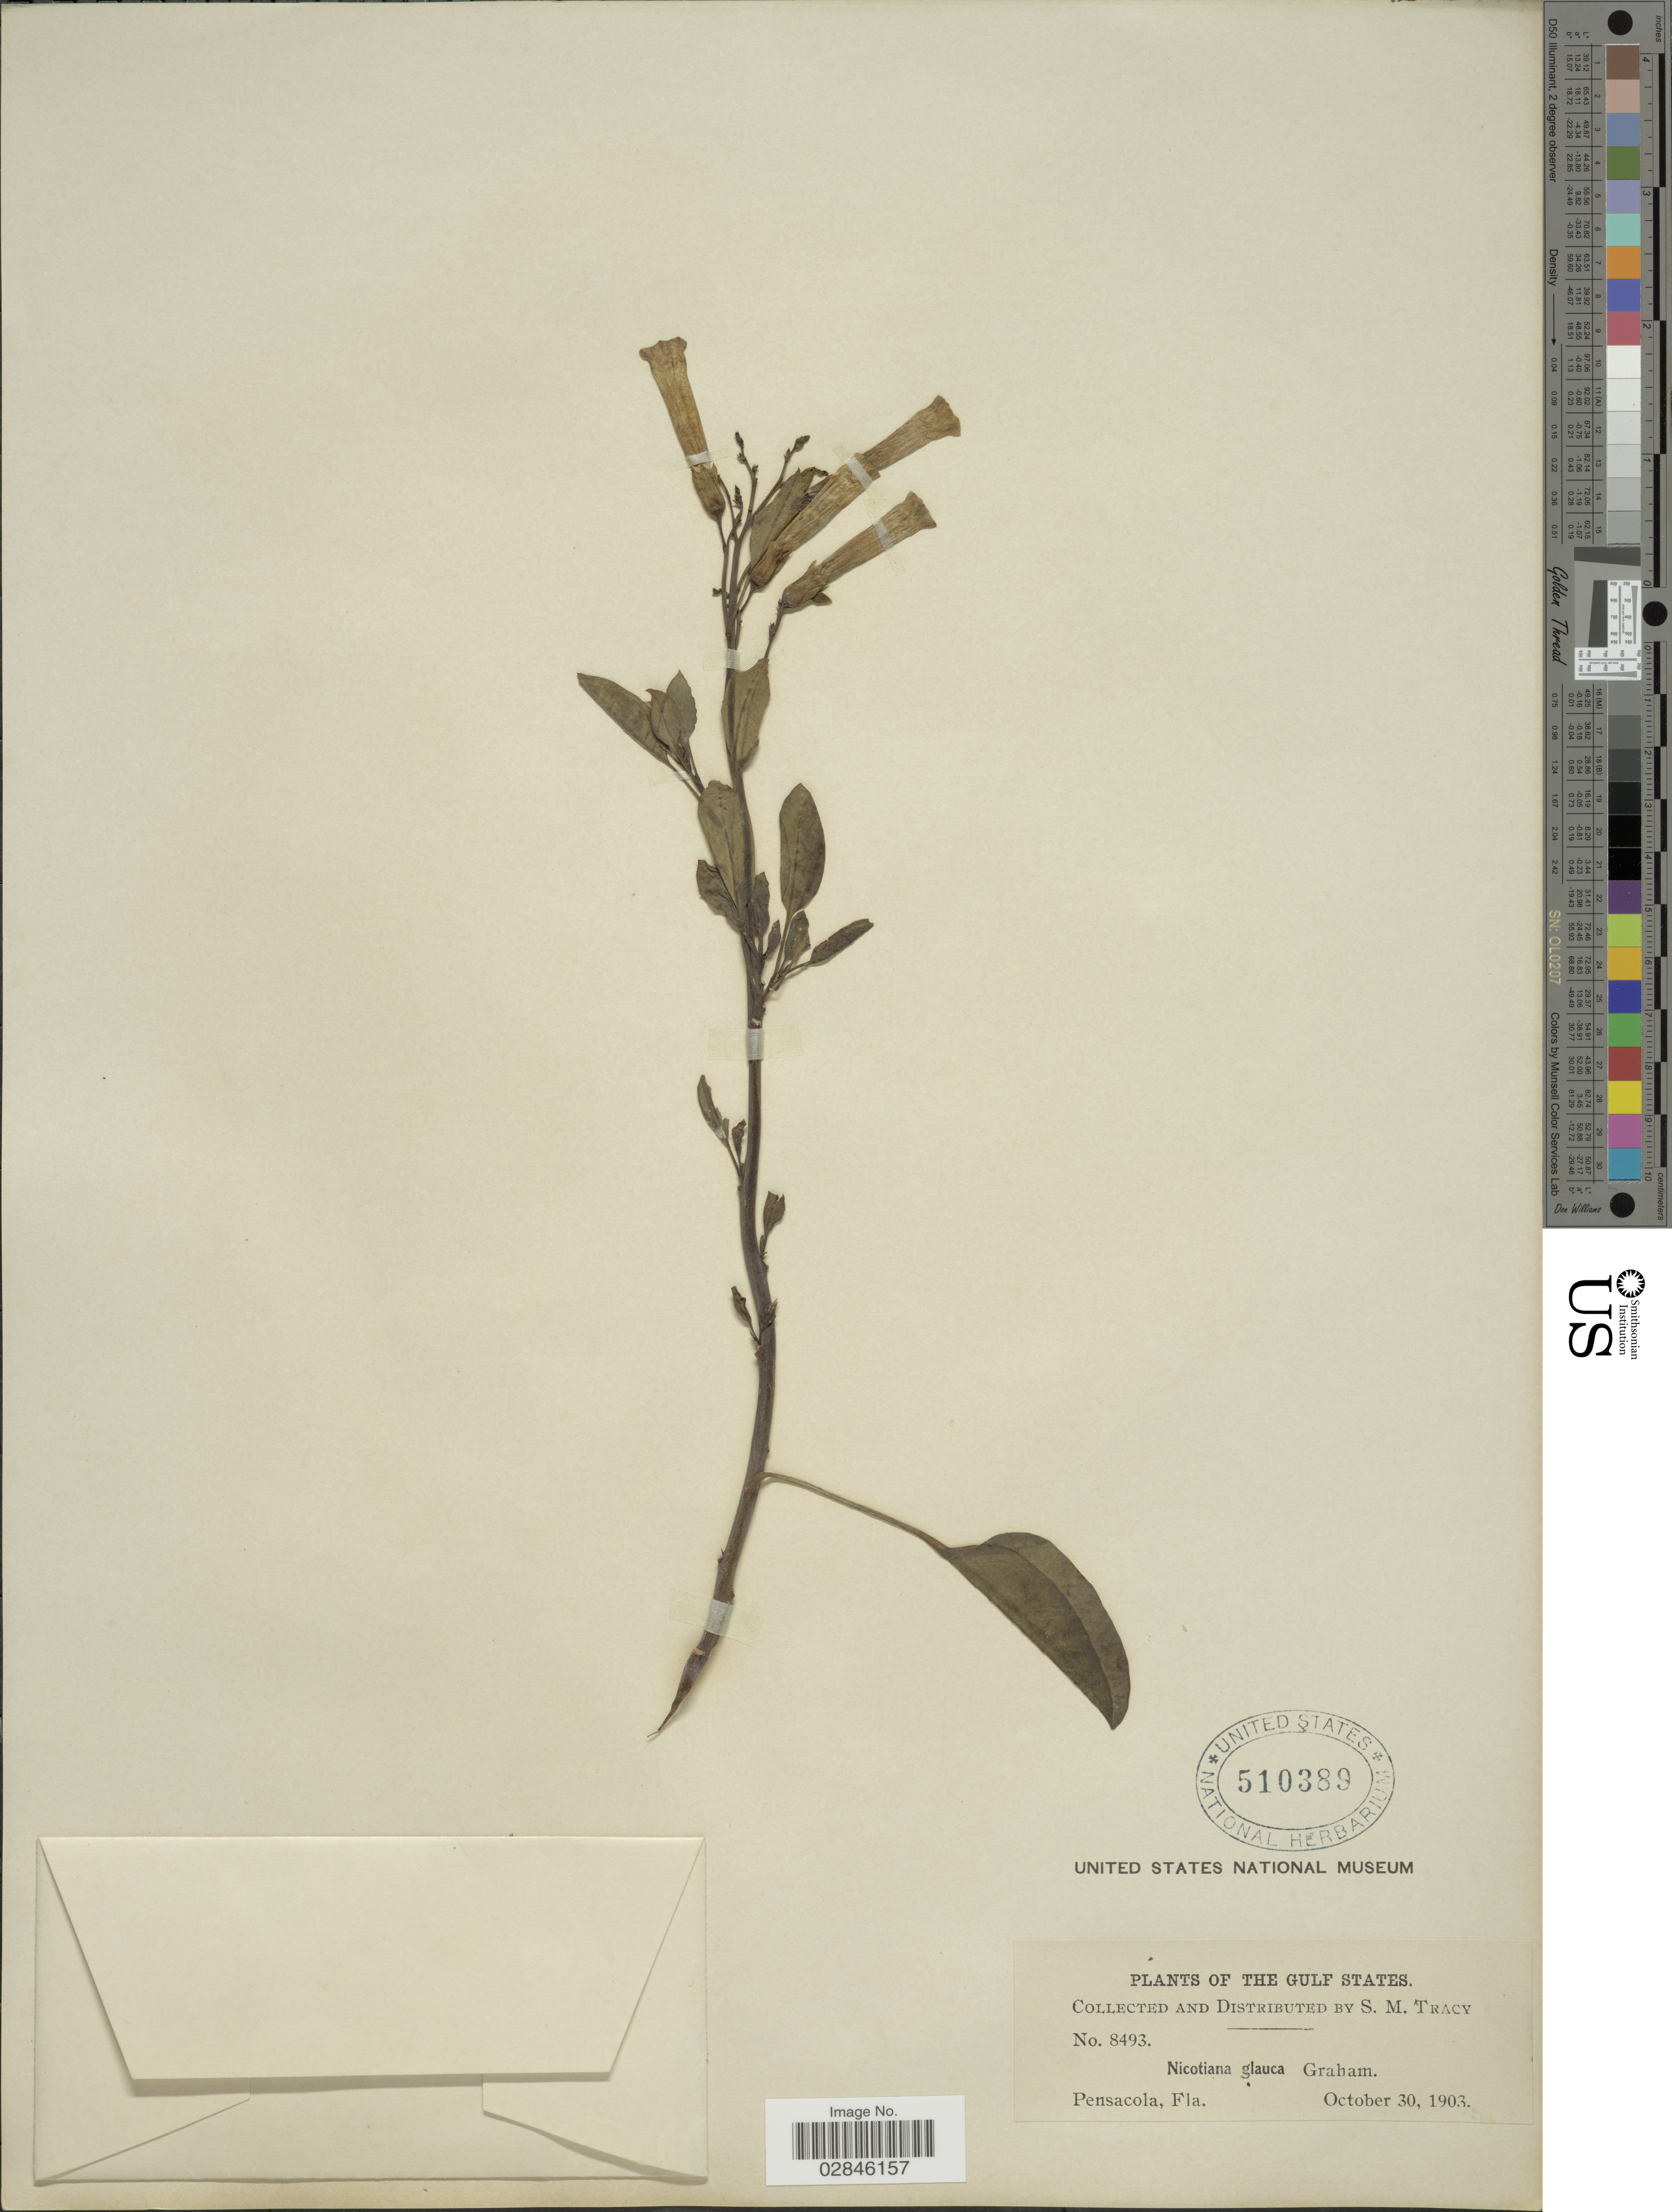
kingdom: Plantae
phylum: Tracheophyta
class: Magnoliopsida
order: Solanales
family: Solanaceae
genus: Nicotiana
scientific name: Nicotiana glauca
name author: Graham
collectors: S. M. Tracy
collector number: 8493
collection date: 1903-10-30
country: United States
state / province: Florida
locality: The Gulf States. Pensacola, Fla.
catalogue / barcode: US 510389